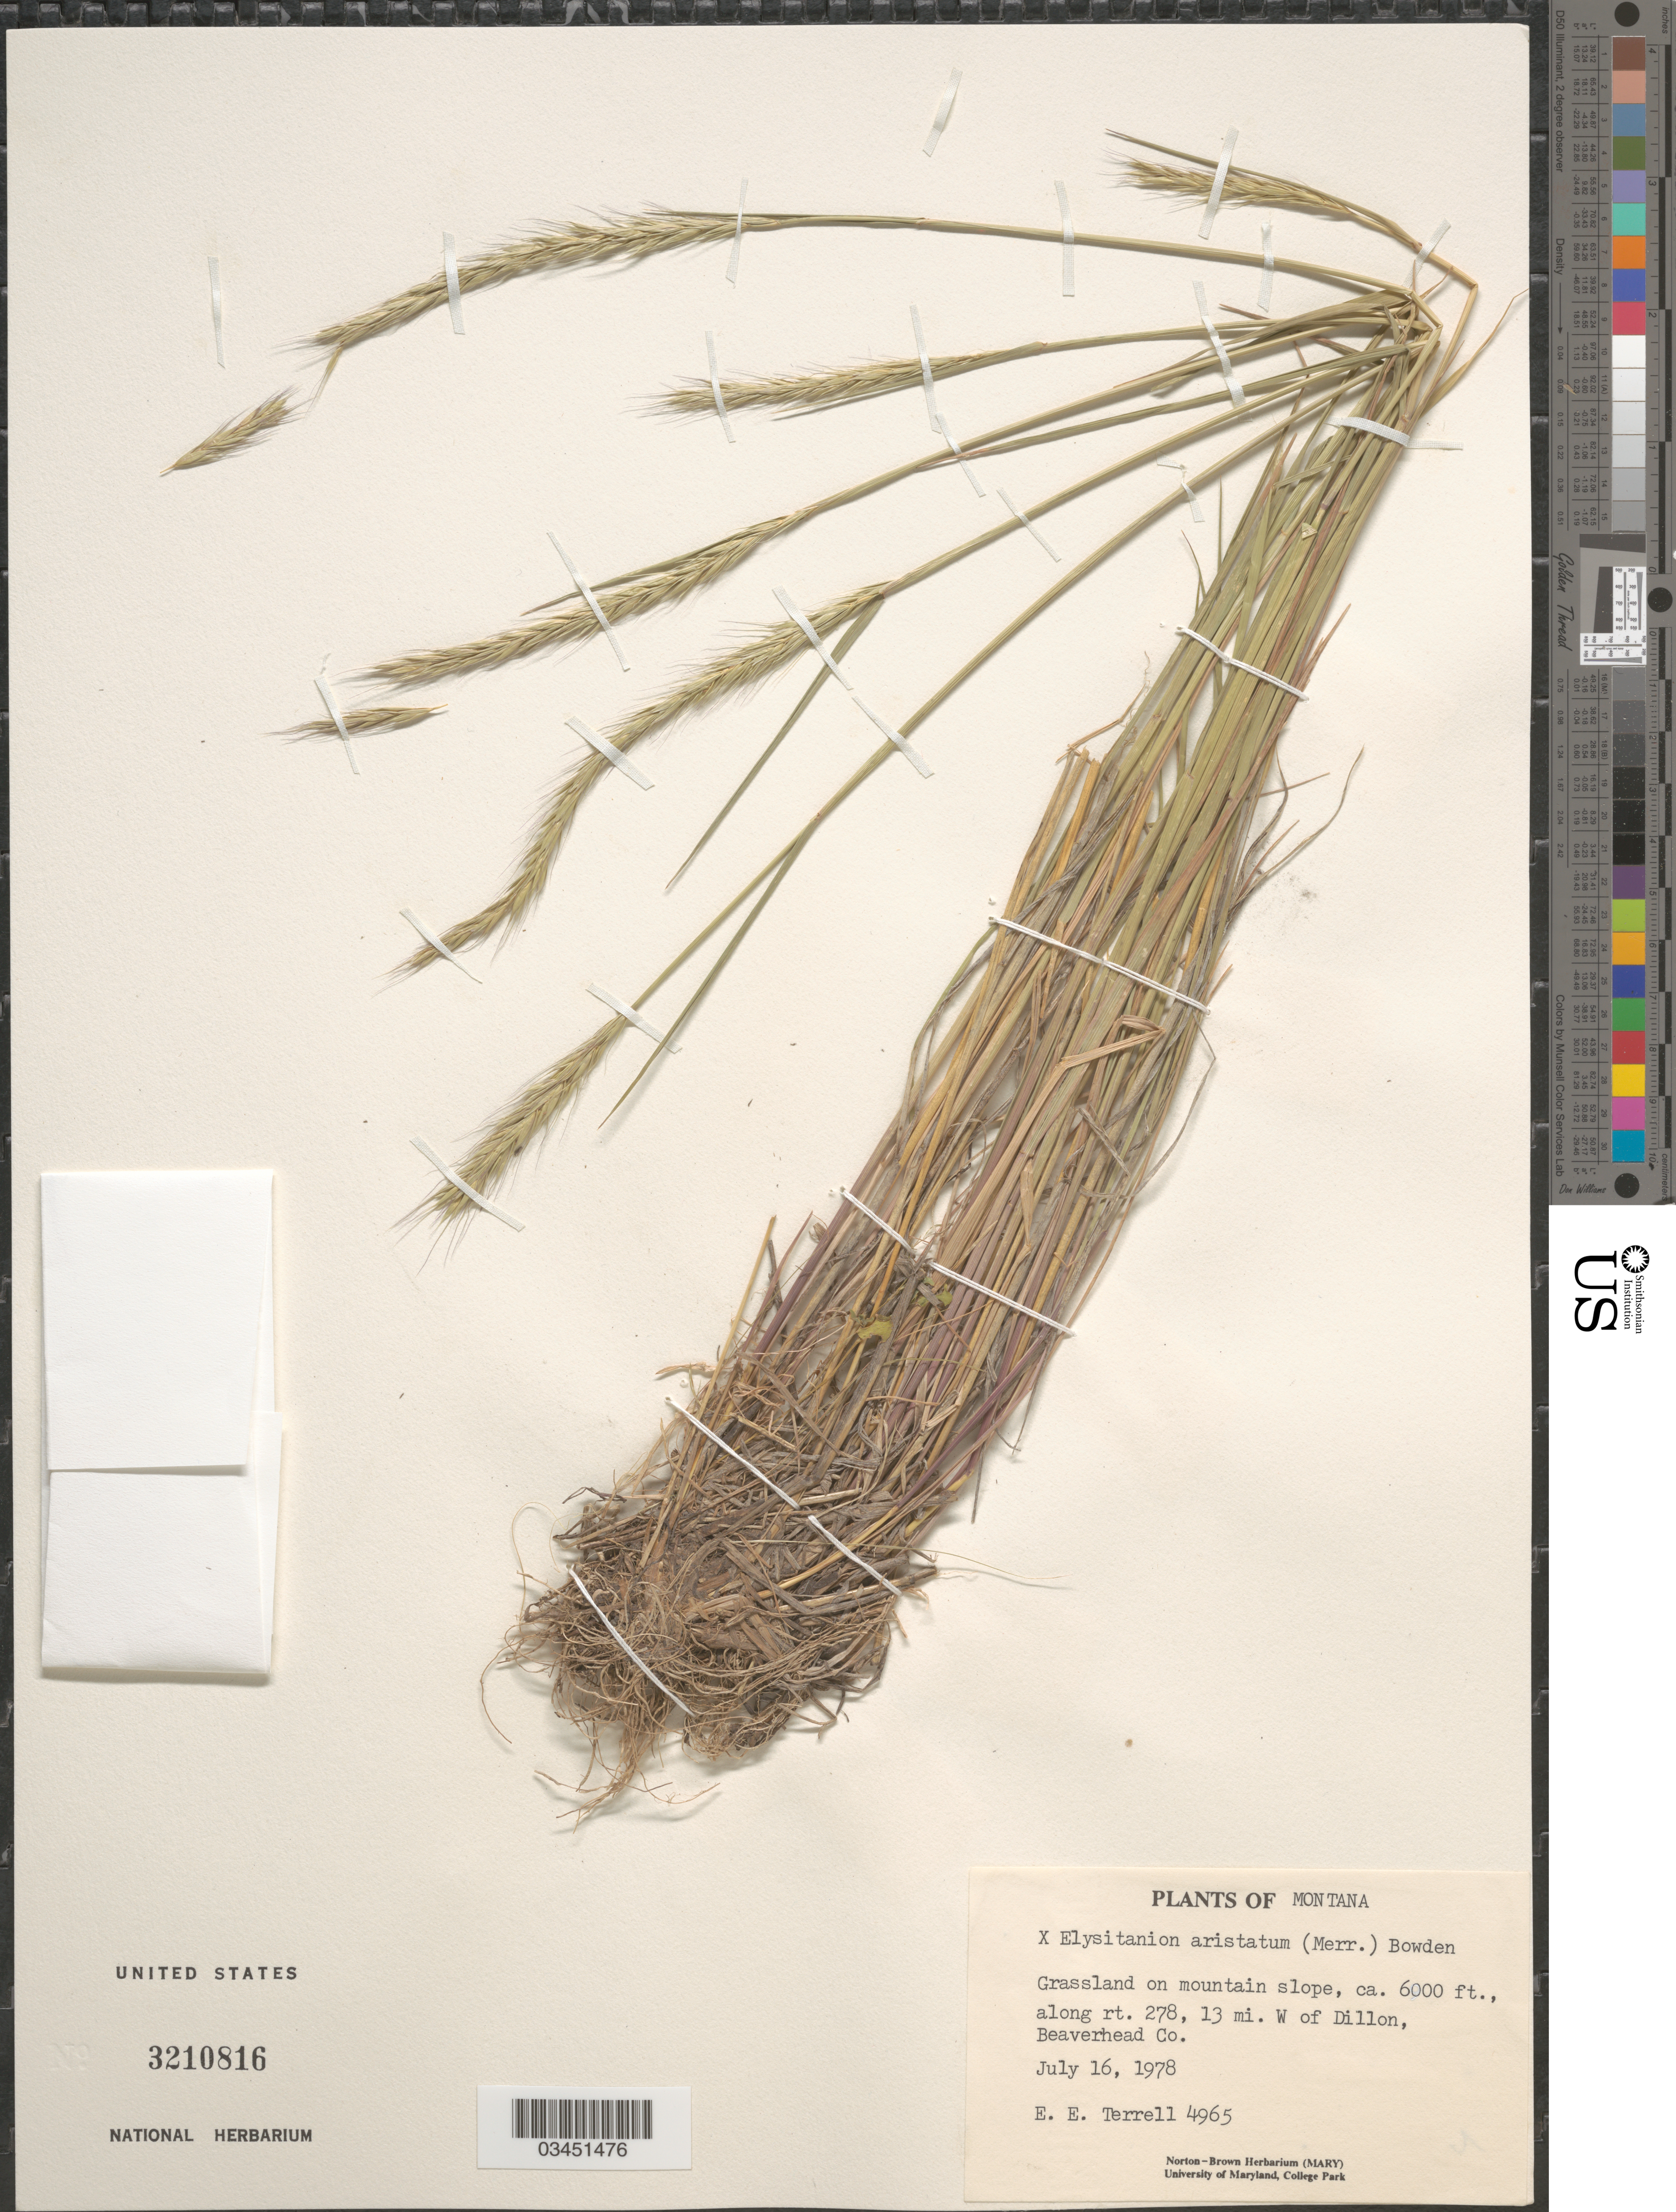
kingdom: Plantae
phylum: Tracheophyta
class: Liliopsida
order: Poales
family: Poaceae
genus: Elyleymus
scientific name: x Elyleymus aristatus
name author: (Merr.) Barkworth & Dewey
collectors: E. E. Terrell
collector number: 4965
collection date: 1978-07-16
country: United States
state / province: Montana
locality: Grassland on mountain slope, along rt. 278, 13 mi. W of Dillon, Beaverhead Co.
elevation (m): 1829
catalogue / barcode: US 3210816